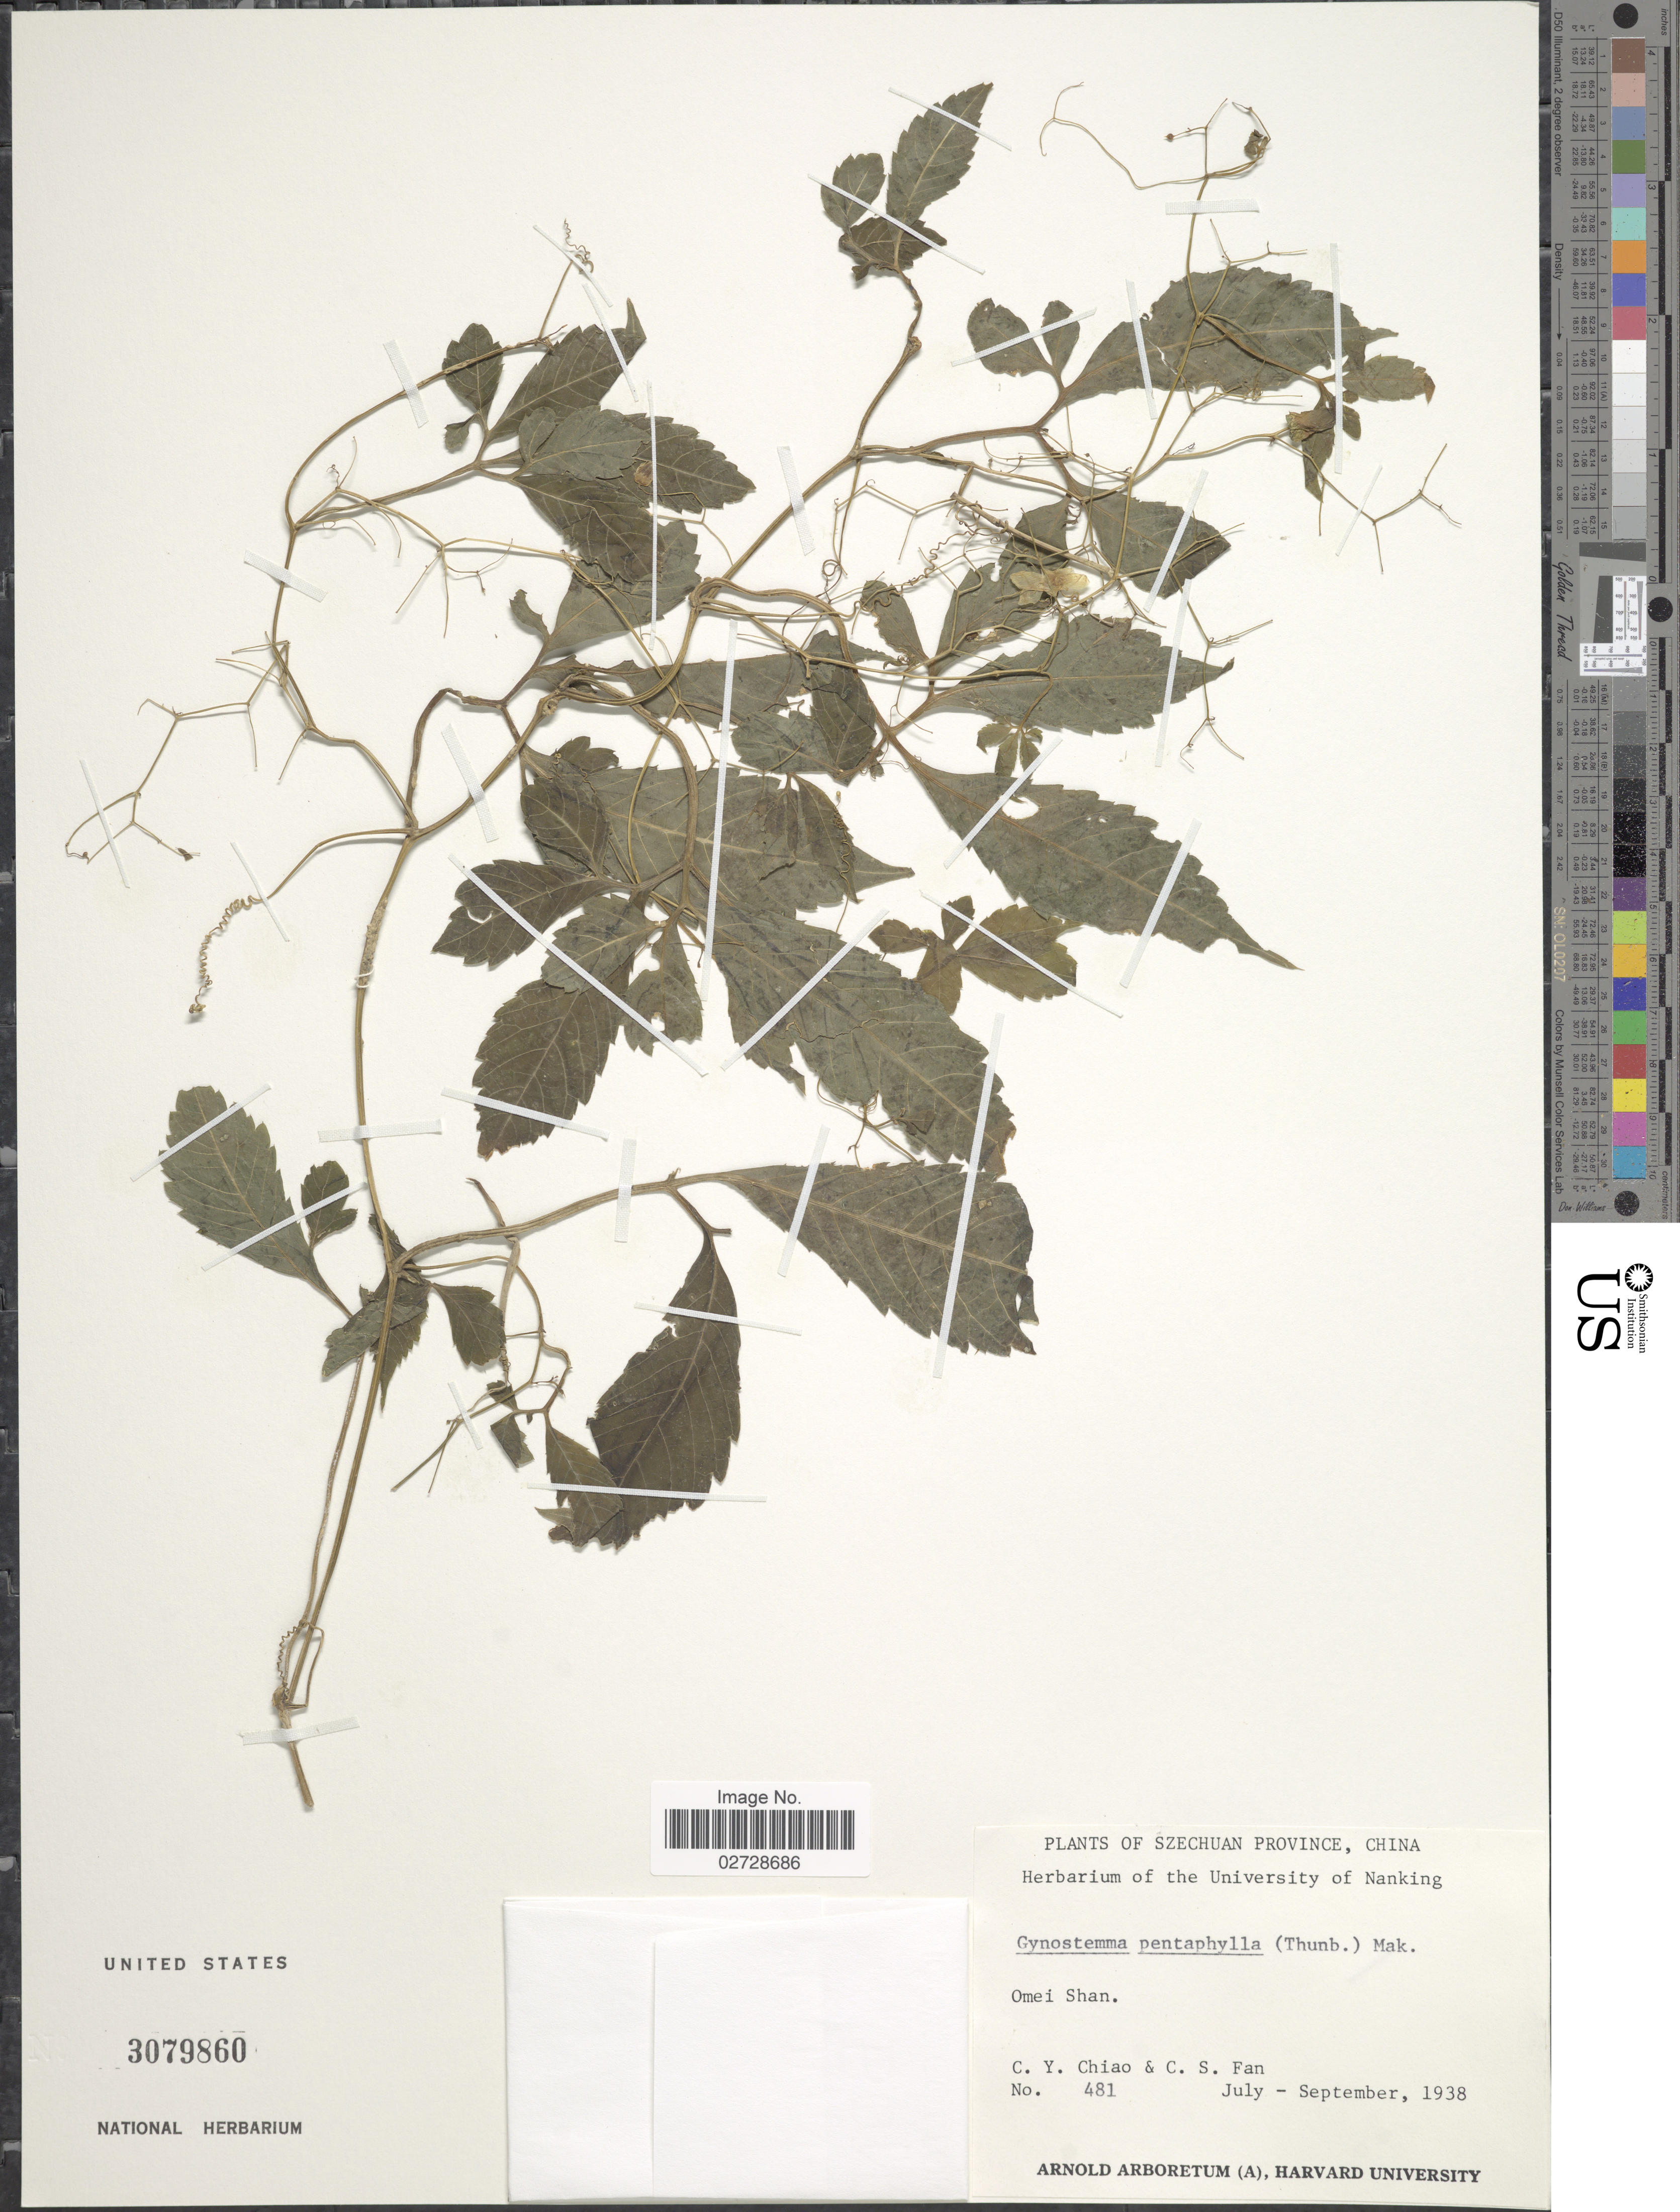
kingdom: Plantae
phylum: Tracheophyta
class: Magnoliopsida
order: Cucurbitales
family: Cucurbitaceae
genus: Gynostemma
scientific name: Gynostemma pentaphyllum var. pentaphyllum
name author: (Thunb.) Makino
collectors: C. Y. Chiao & C. S. Fan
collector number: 481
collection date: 1938-07/1938-09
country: China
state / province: Sichuan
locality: Szechuan Province, Omei Shan.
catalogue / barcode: US 3079860